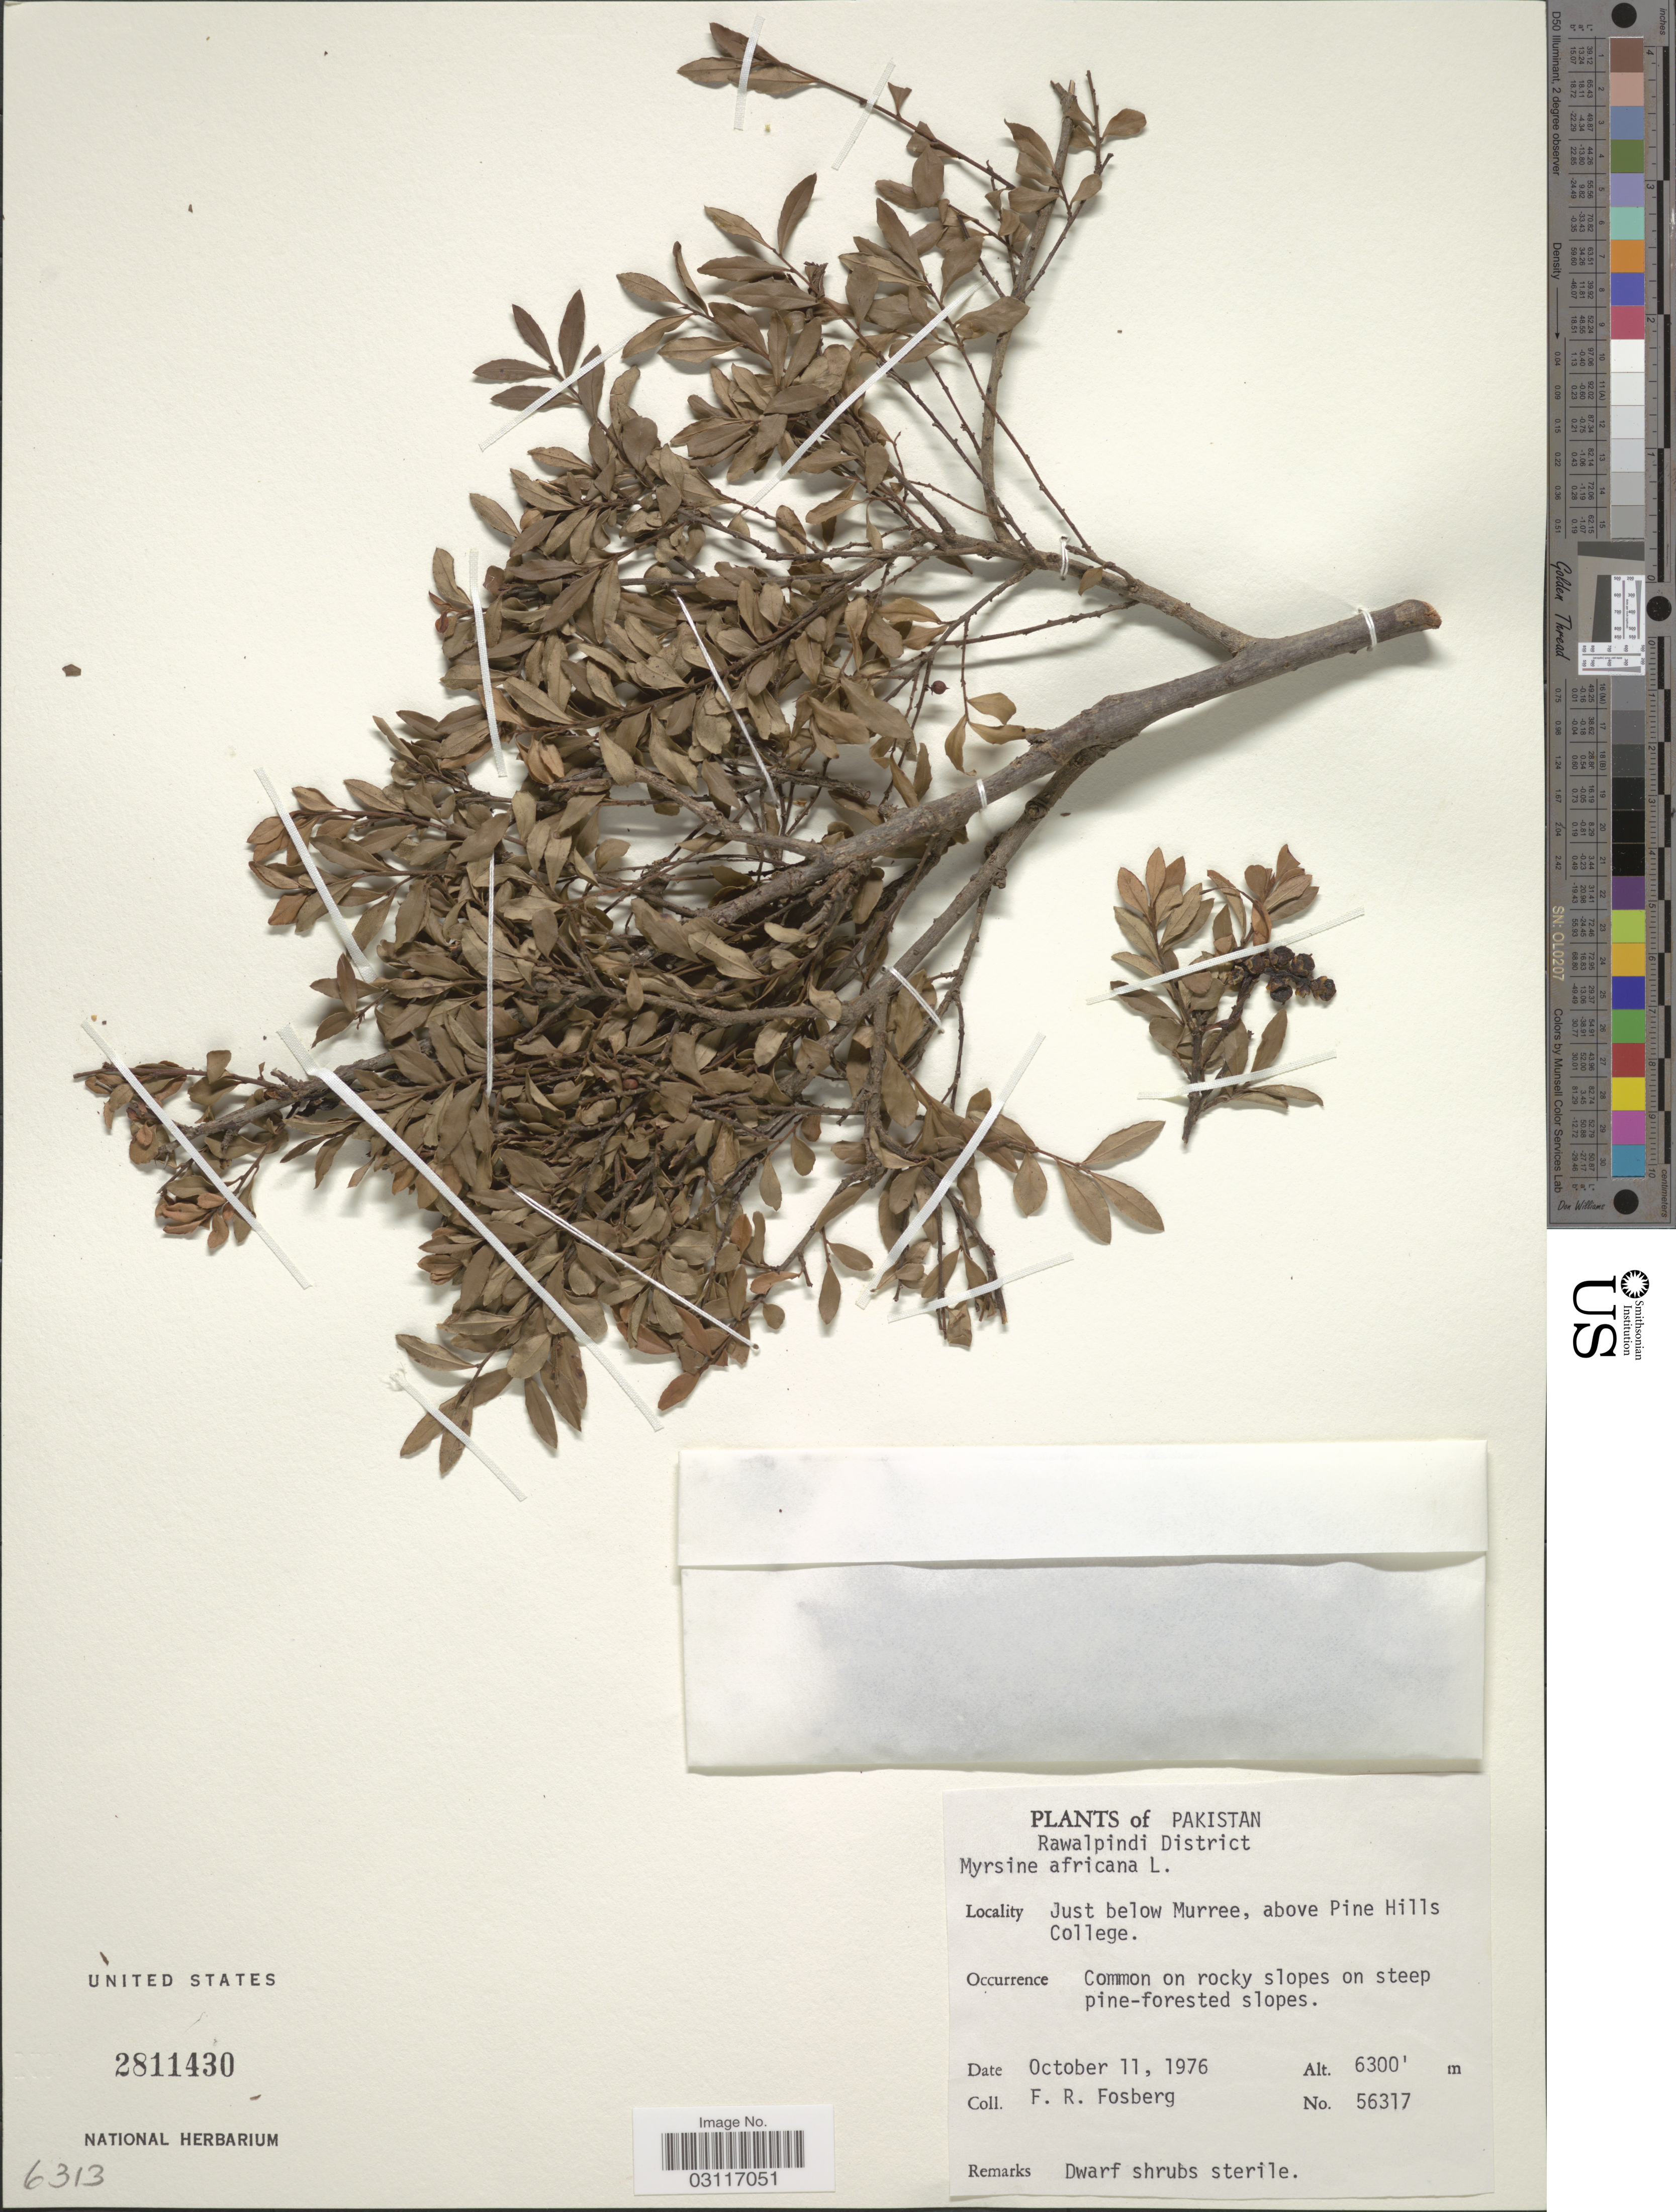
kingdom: Plantae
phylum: Tracheophyta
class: Magnoliopsida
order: Ericales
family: Primulaceae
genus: Myrsine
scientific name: Myrsine africana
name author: L.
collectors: F. R. Fosberg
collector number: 56317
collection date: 1976-10-11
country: Pakistan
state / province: Punjab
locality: Rawalpindi District. Just below Murree, above Pine Hills College.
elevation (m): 1920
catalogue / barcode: US 2811430